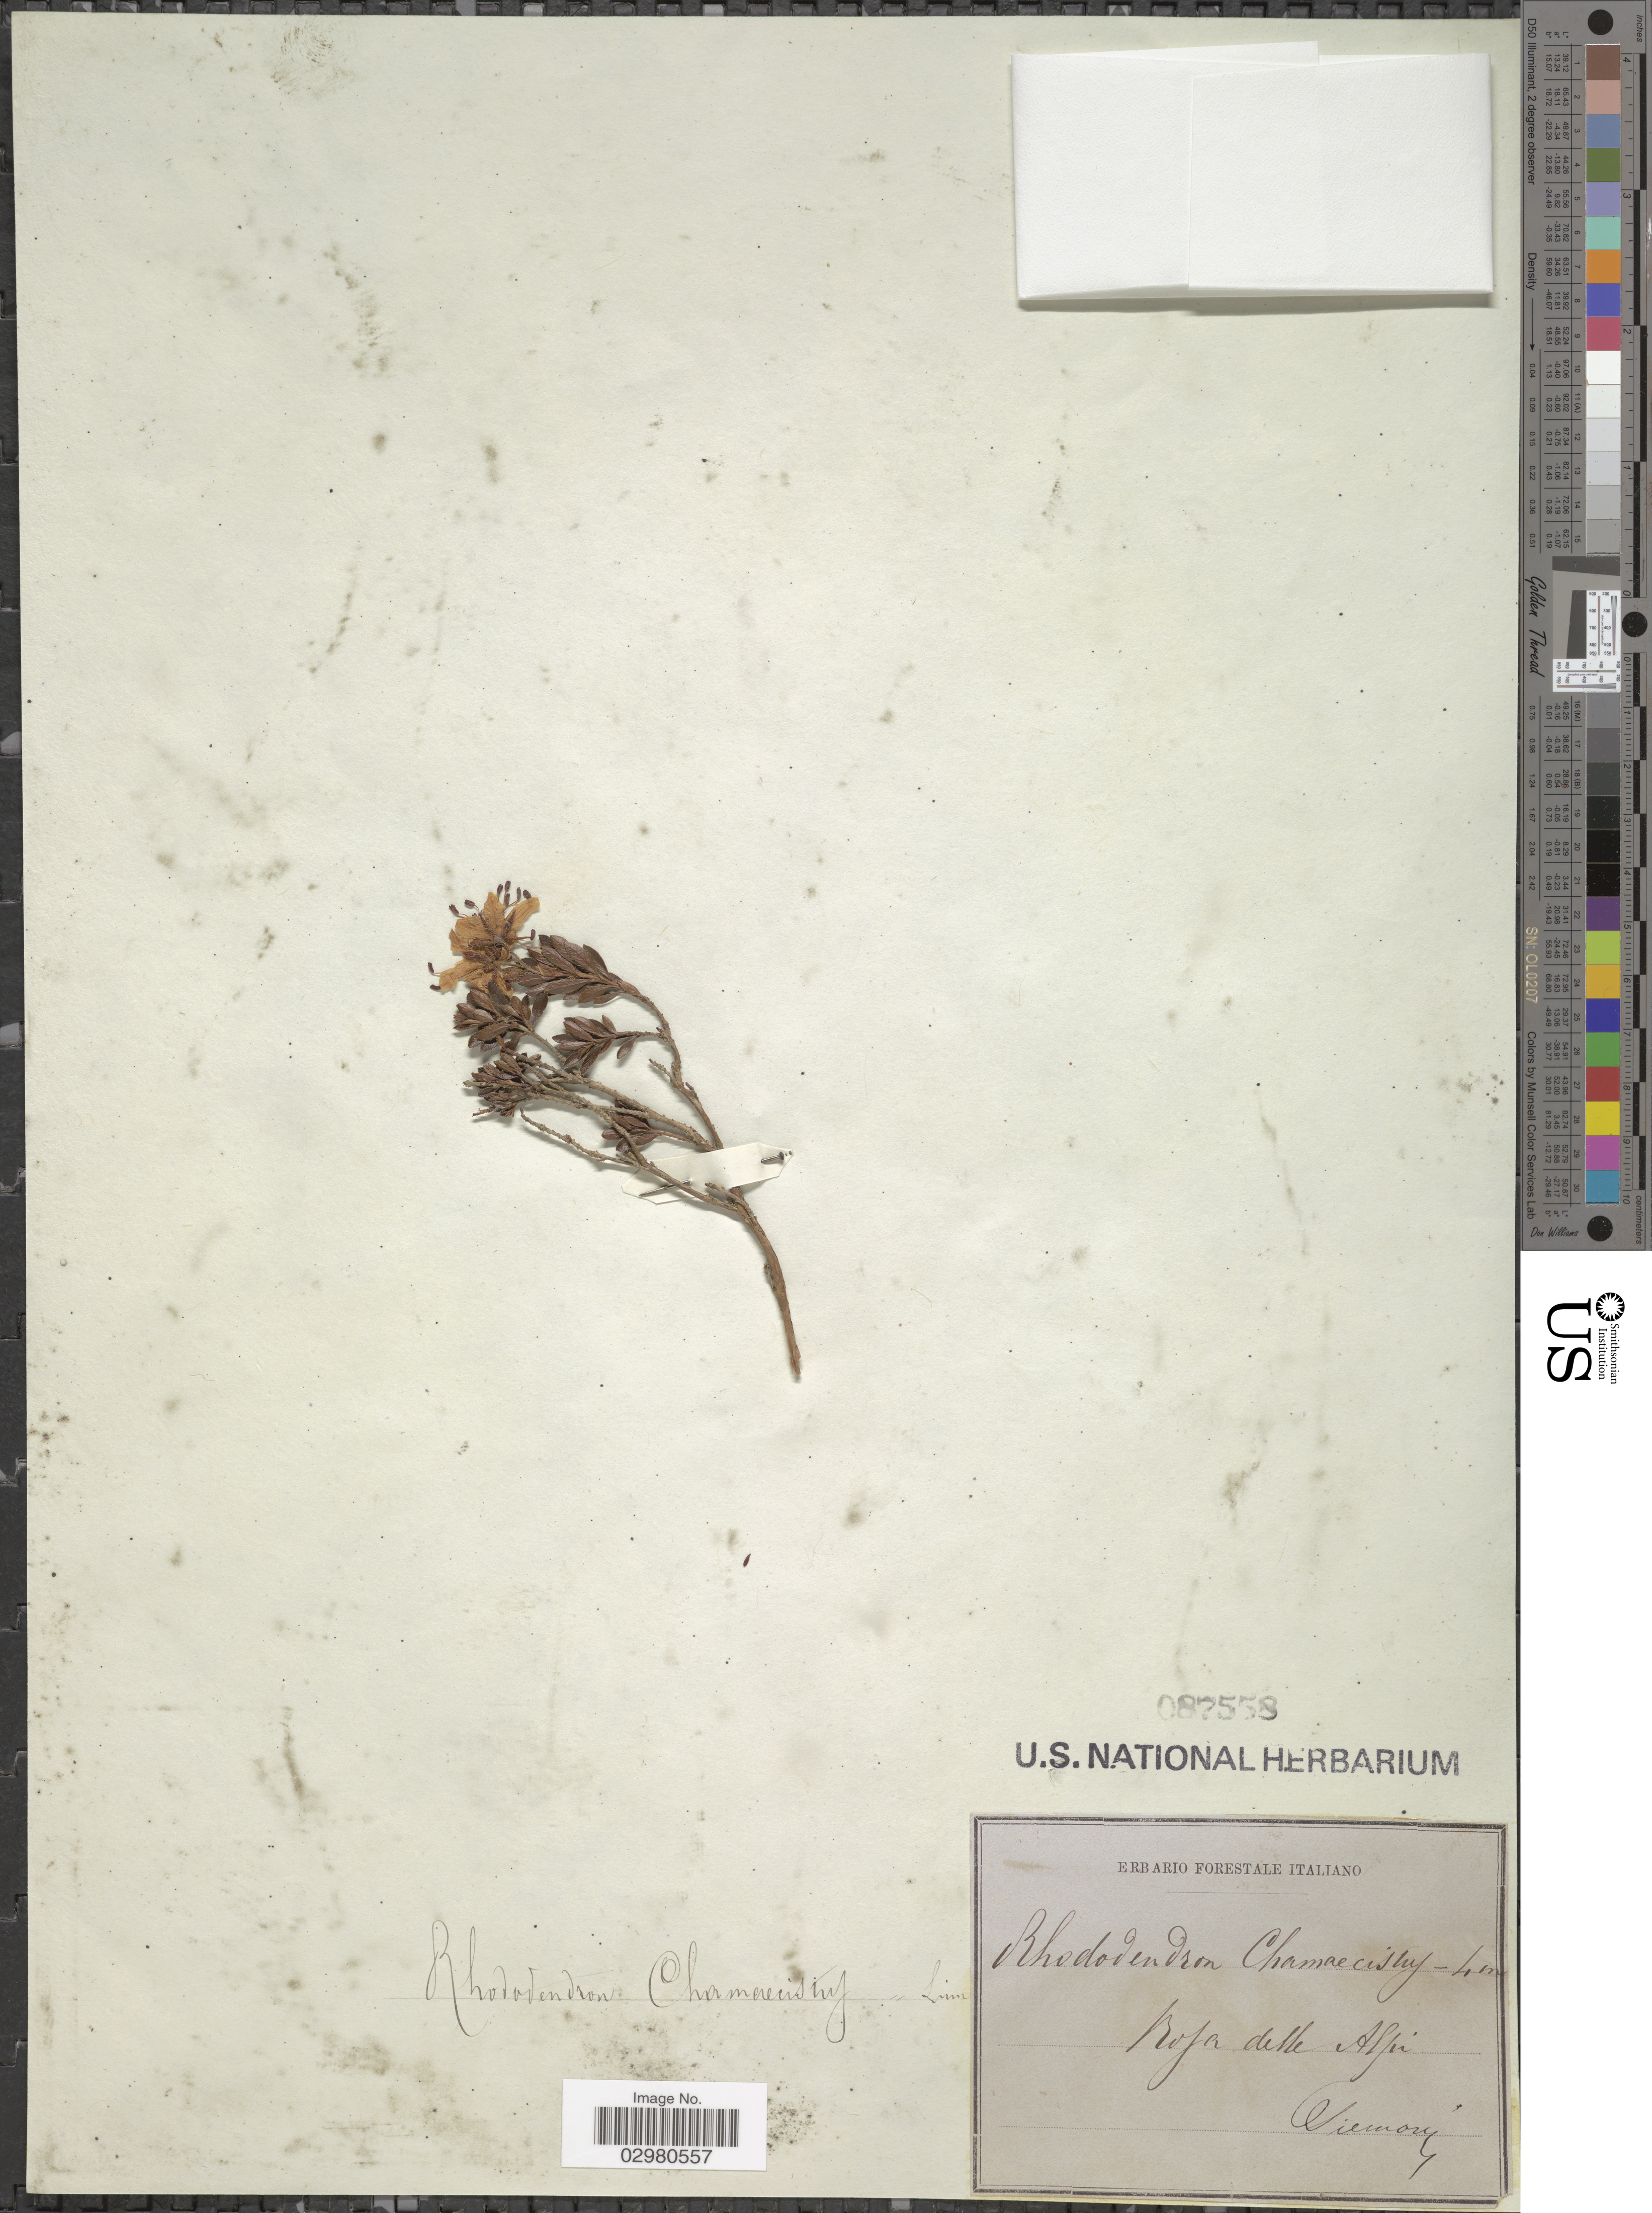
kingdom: Plantae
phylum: Tracheophyta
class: Magnoliopsida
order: Ericales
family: Ericaceae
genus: Rhodothamnus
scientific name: Rhodothamnus chamaecistus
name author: (L.) Rchb.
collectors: Siemoni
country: Italy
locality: Rofa [interpreted] delle Alpi.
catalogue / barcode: US 87558